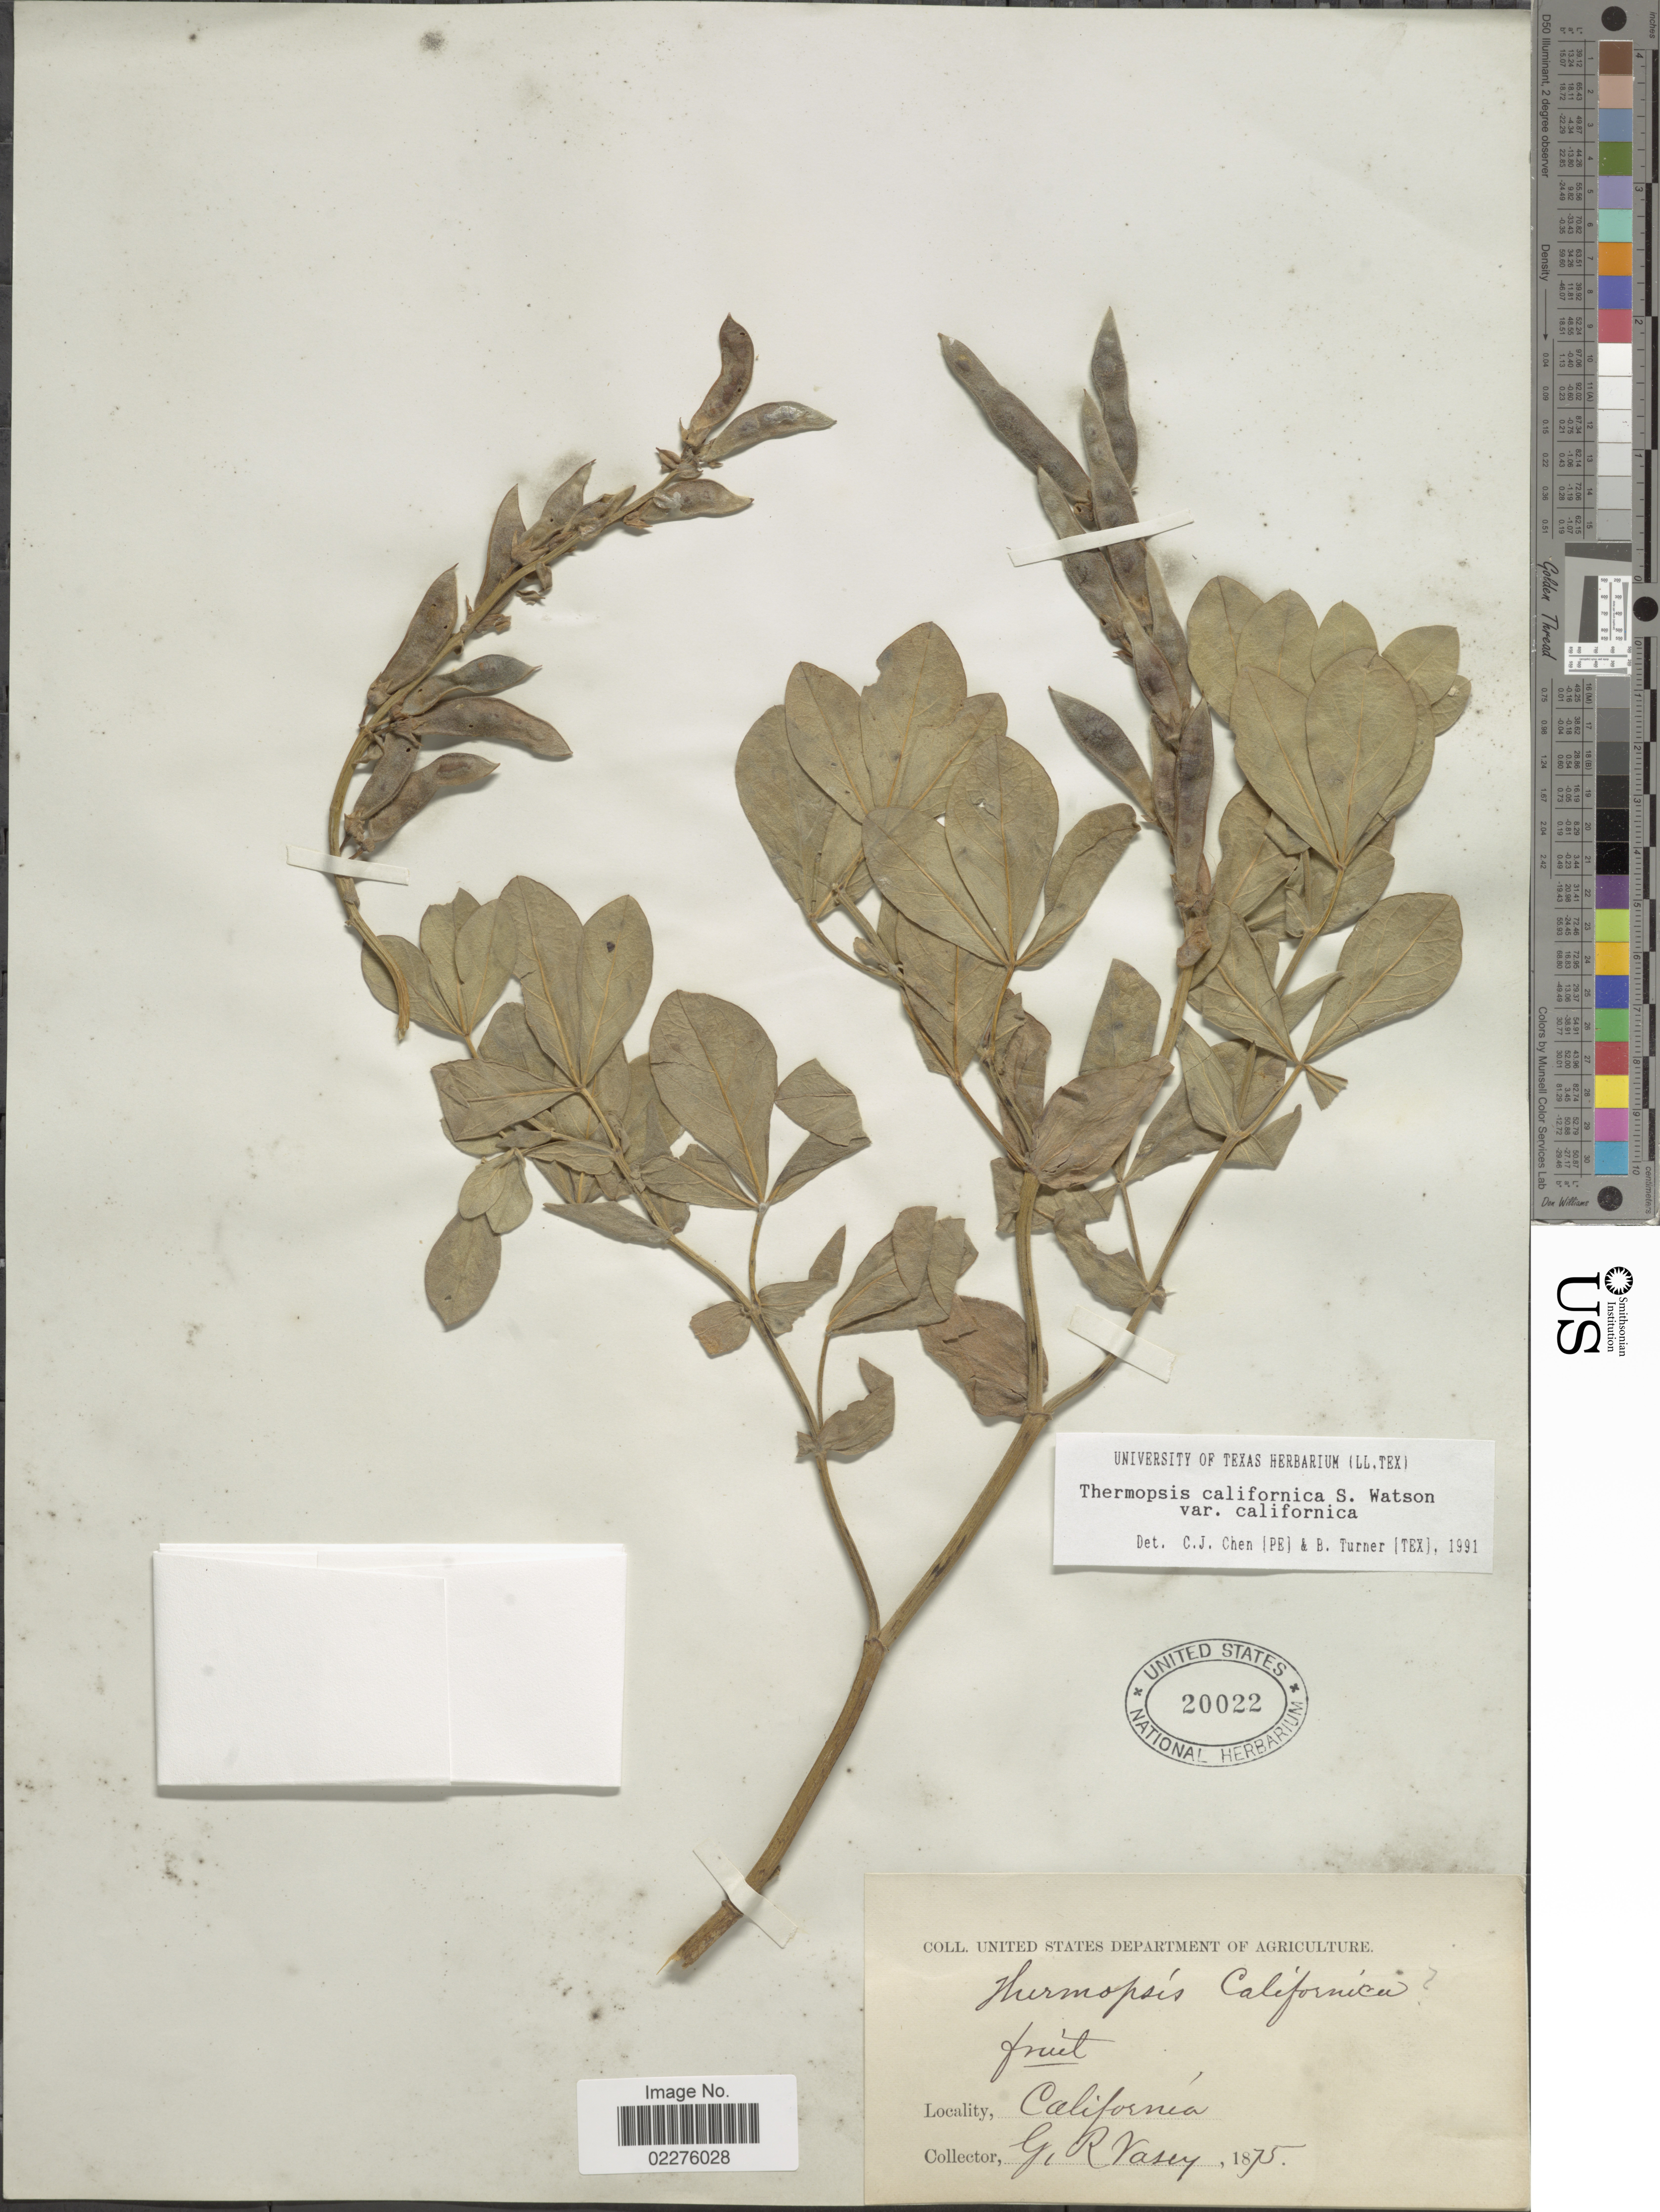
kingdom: Plantae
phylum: Tracheophyta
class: Magnoliopsida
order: Fabales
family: Fabaceae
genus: Thermopsis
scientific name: Thermopsis californica var. californica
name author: S. Watson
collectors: G. R. Vasey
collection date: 1875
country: United States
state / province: California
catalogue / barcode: US 20022